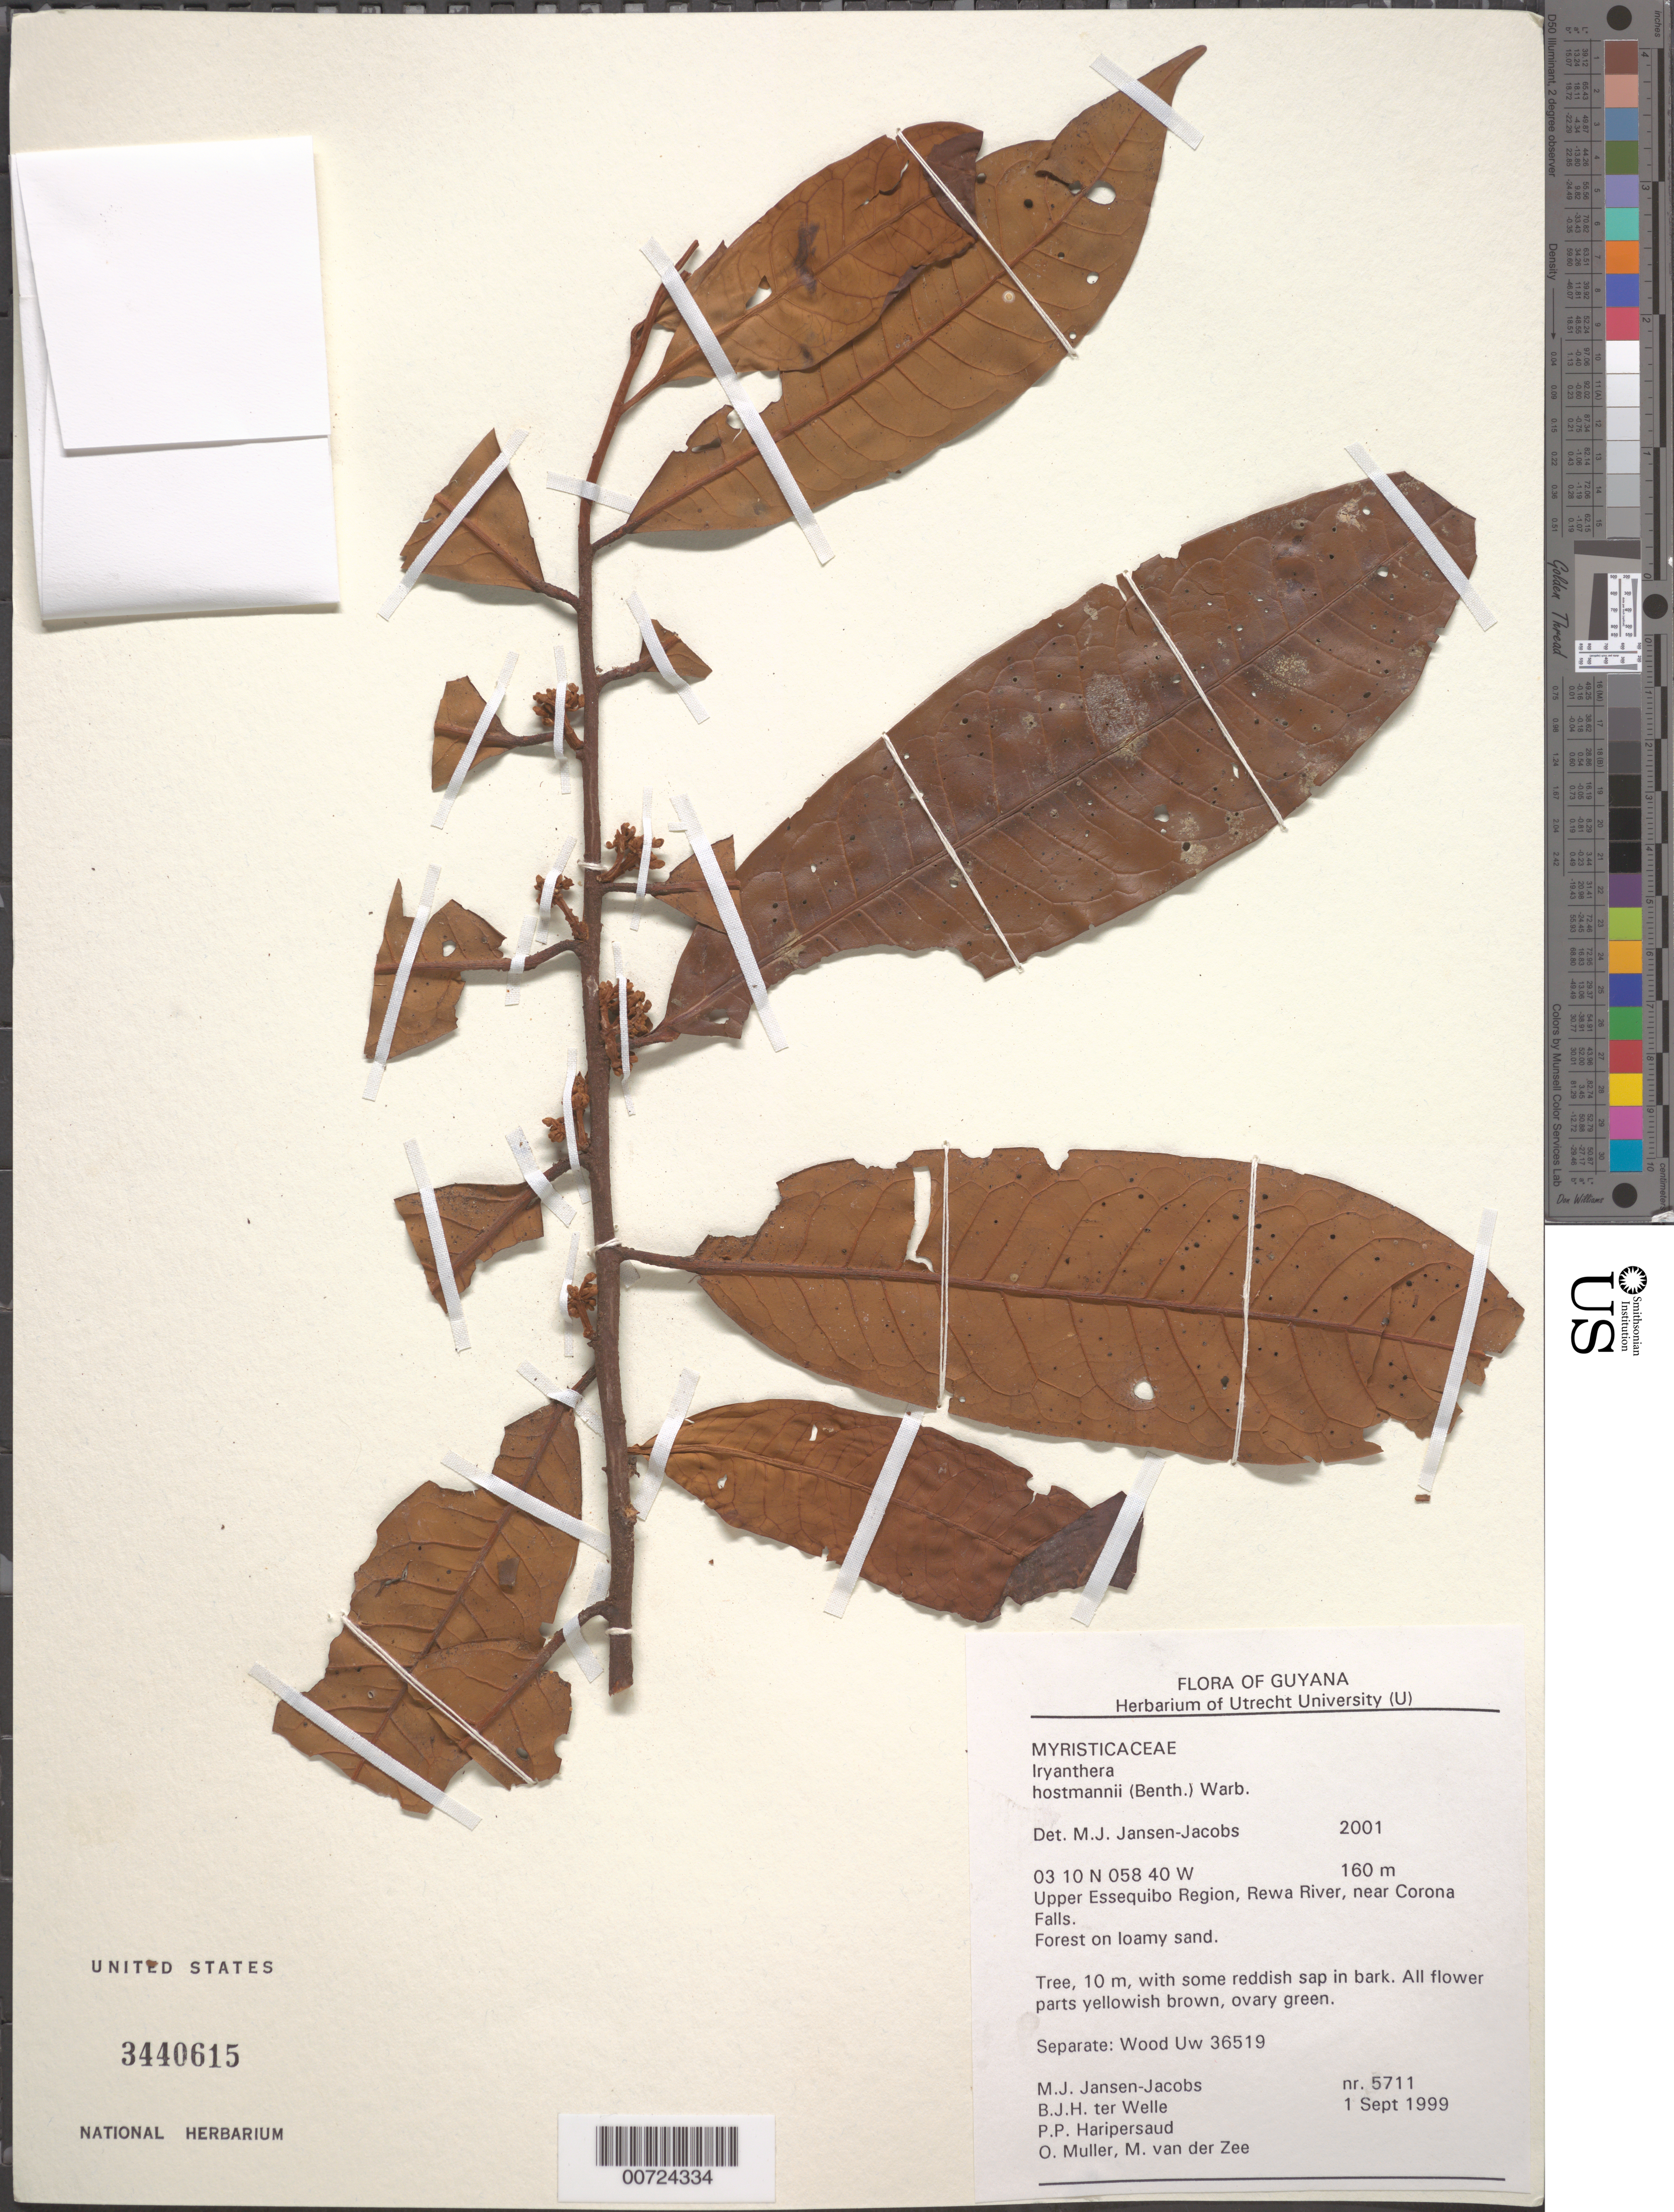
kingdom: Plantae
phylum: Tracheophyta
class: Magnoliopsida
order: Magnoliales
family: Myristicaceae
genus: Iryanthera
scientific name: Iryanthera hostmannii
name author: (Benth.) Warb.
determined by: Jansen-Jacobs, M. J., (U), Nationaal Herbarium Nederland, Utrecht University branch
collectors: M. J. Jansen-Jacobs, B. Welle, P. Haripersaud, O. Muller & M. van der Zee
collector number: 5711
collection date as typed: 1-Sep-99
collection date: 1999-09-01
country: Guyana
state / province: U. Takutu-U. Essequibo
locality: Rewa River, near Corona Falls, Upper Essequibo Region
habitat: Forest on loamy sand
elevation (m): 160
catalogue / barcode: US 3440615